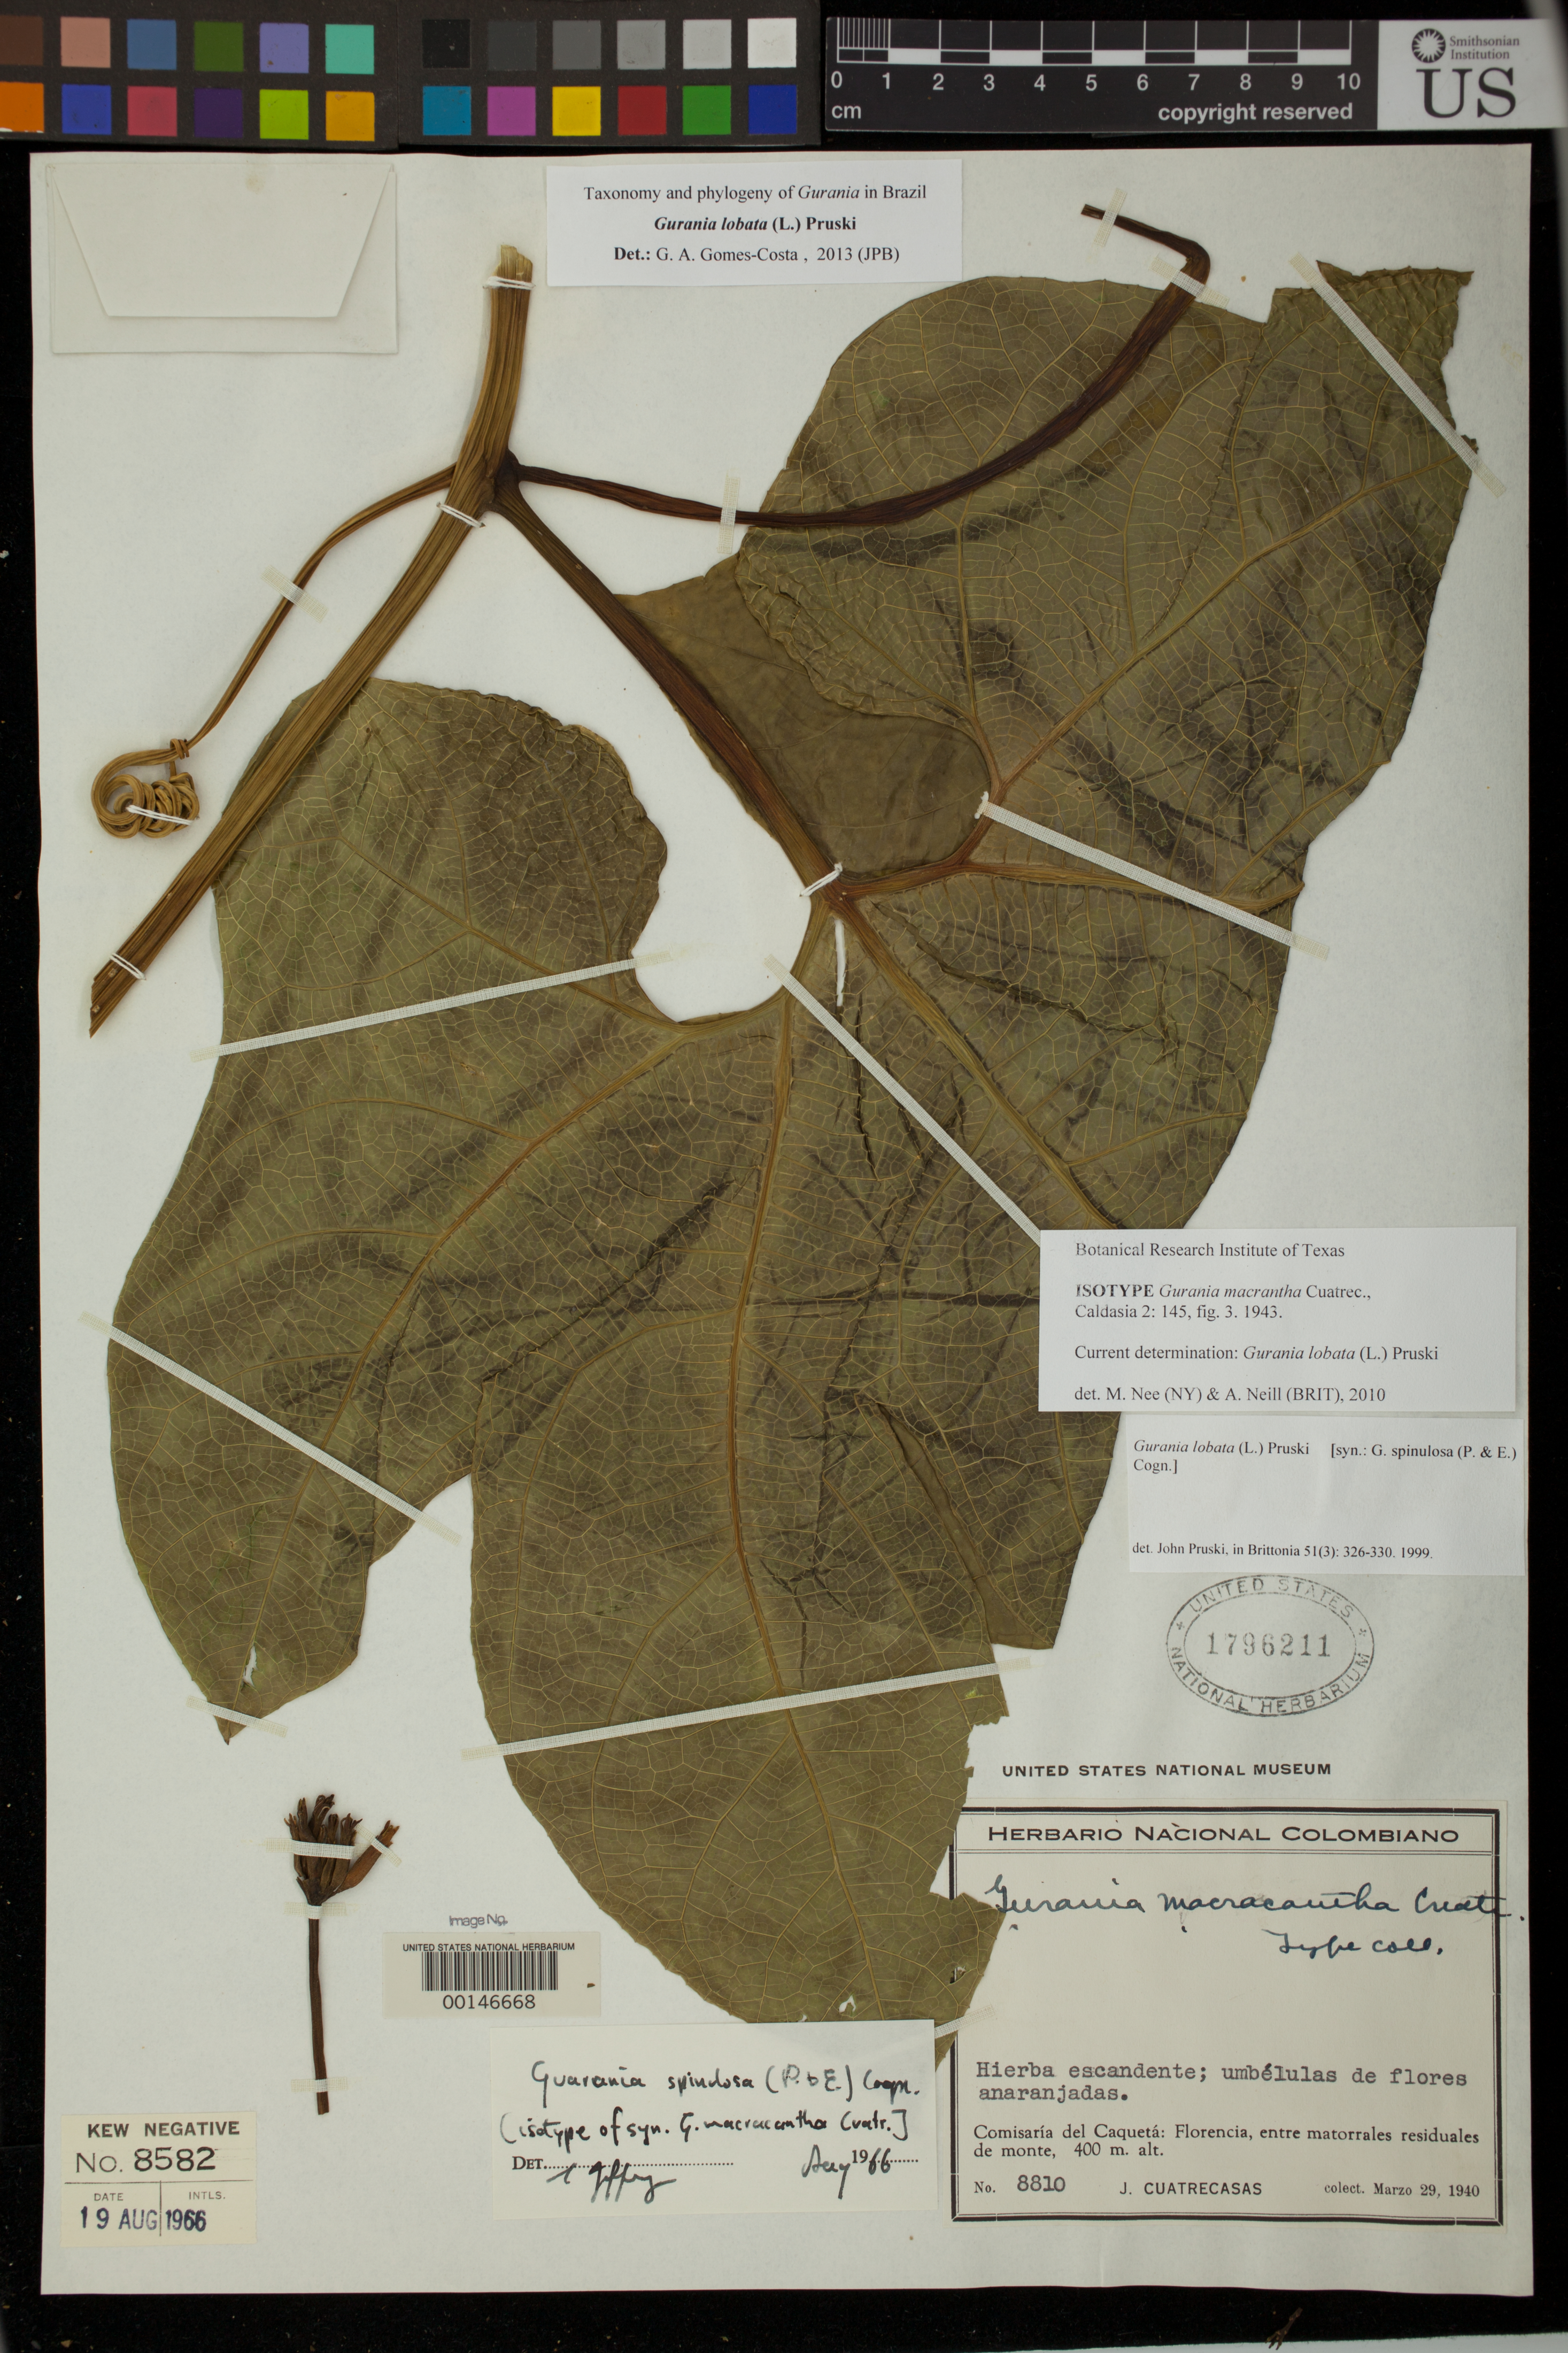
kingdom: Plantae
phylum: Tracheophyta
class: Magnoliopsida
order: Cucurbitales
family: Cucurbitaceae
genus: Gurania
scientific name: Gurania macrantha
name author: Cuatrec.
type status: Isotype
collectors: J. Cuatrecasas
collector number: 8810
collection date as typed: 29 Mar 1940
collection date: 1940-03-29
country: Colombia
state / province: Caquetá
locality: Florencia, entre Matorrales Residuales de Monte.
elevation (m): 400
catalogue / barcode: US 1796211